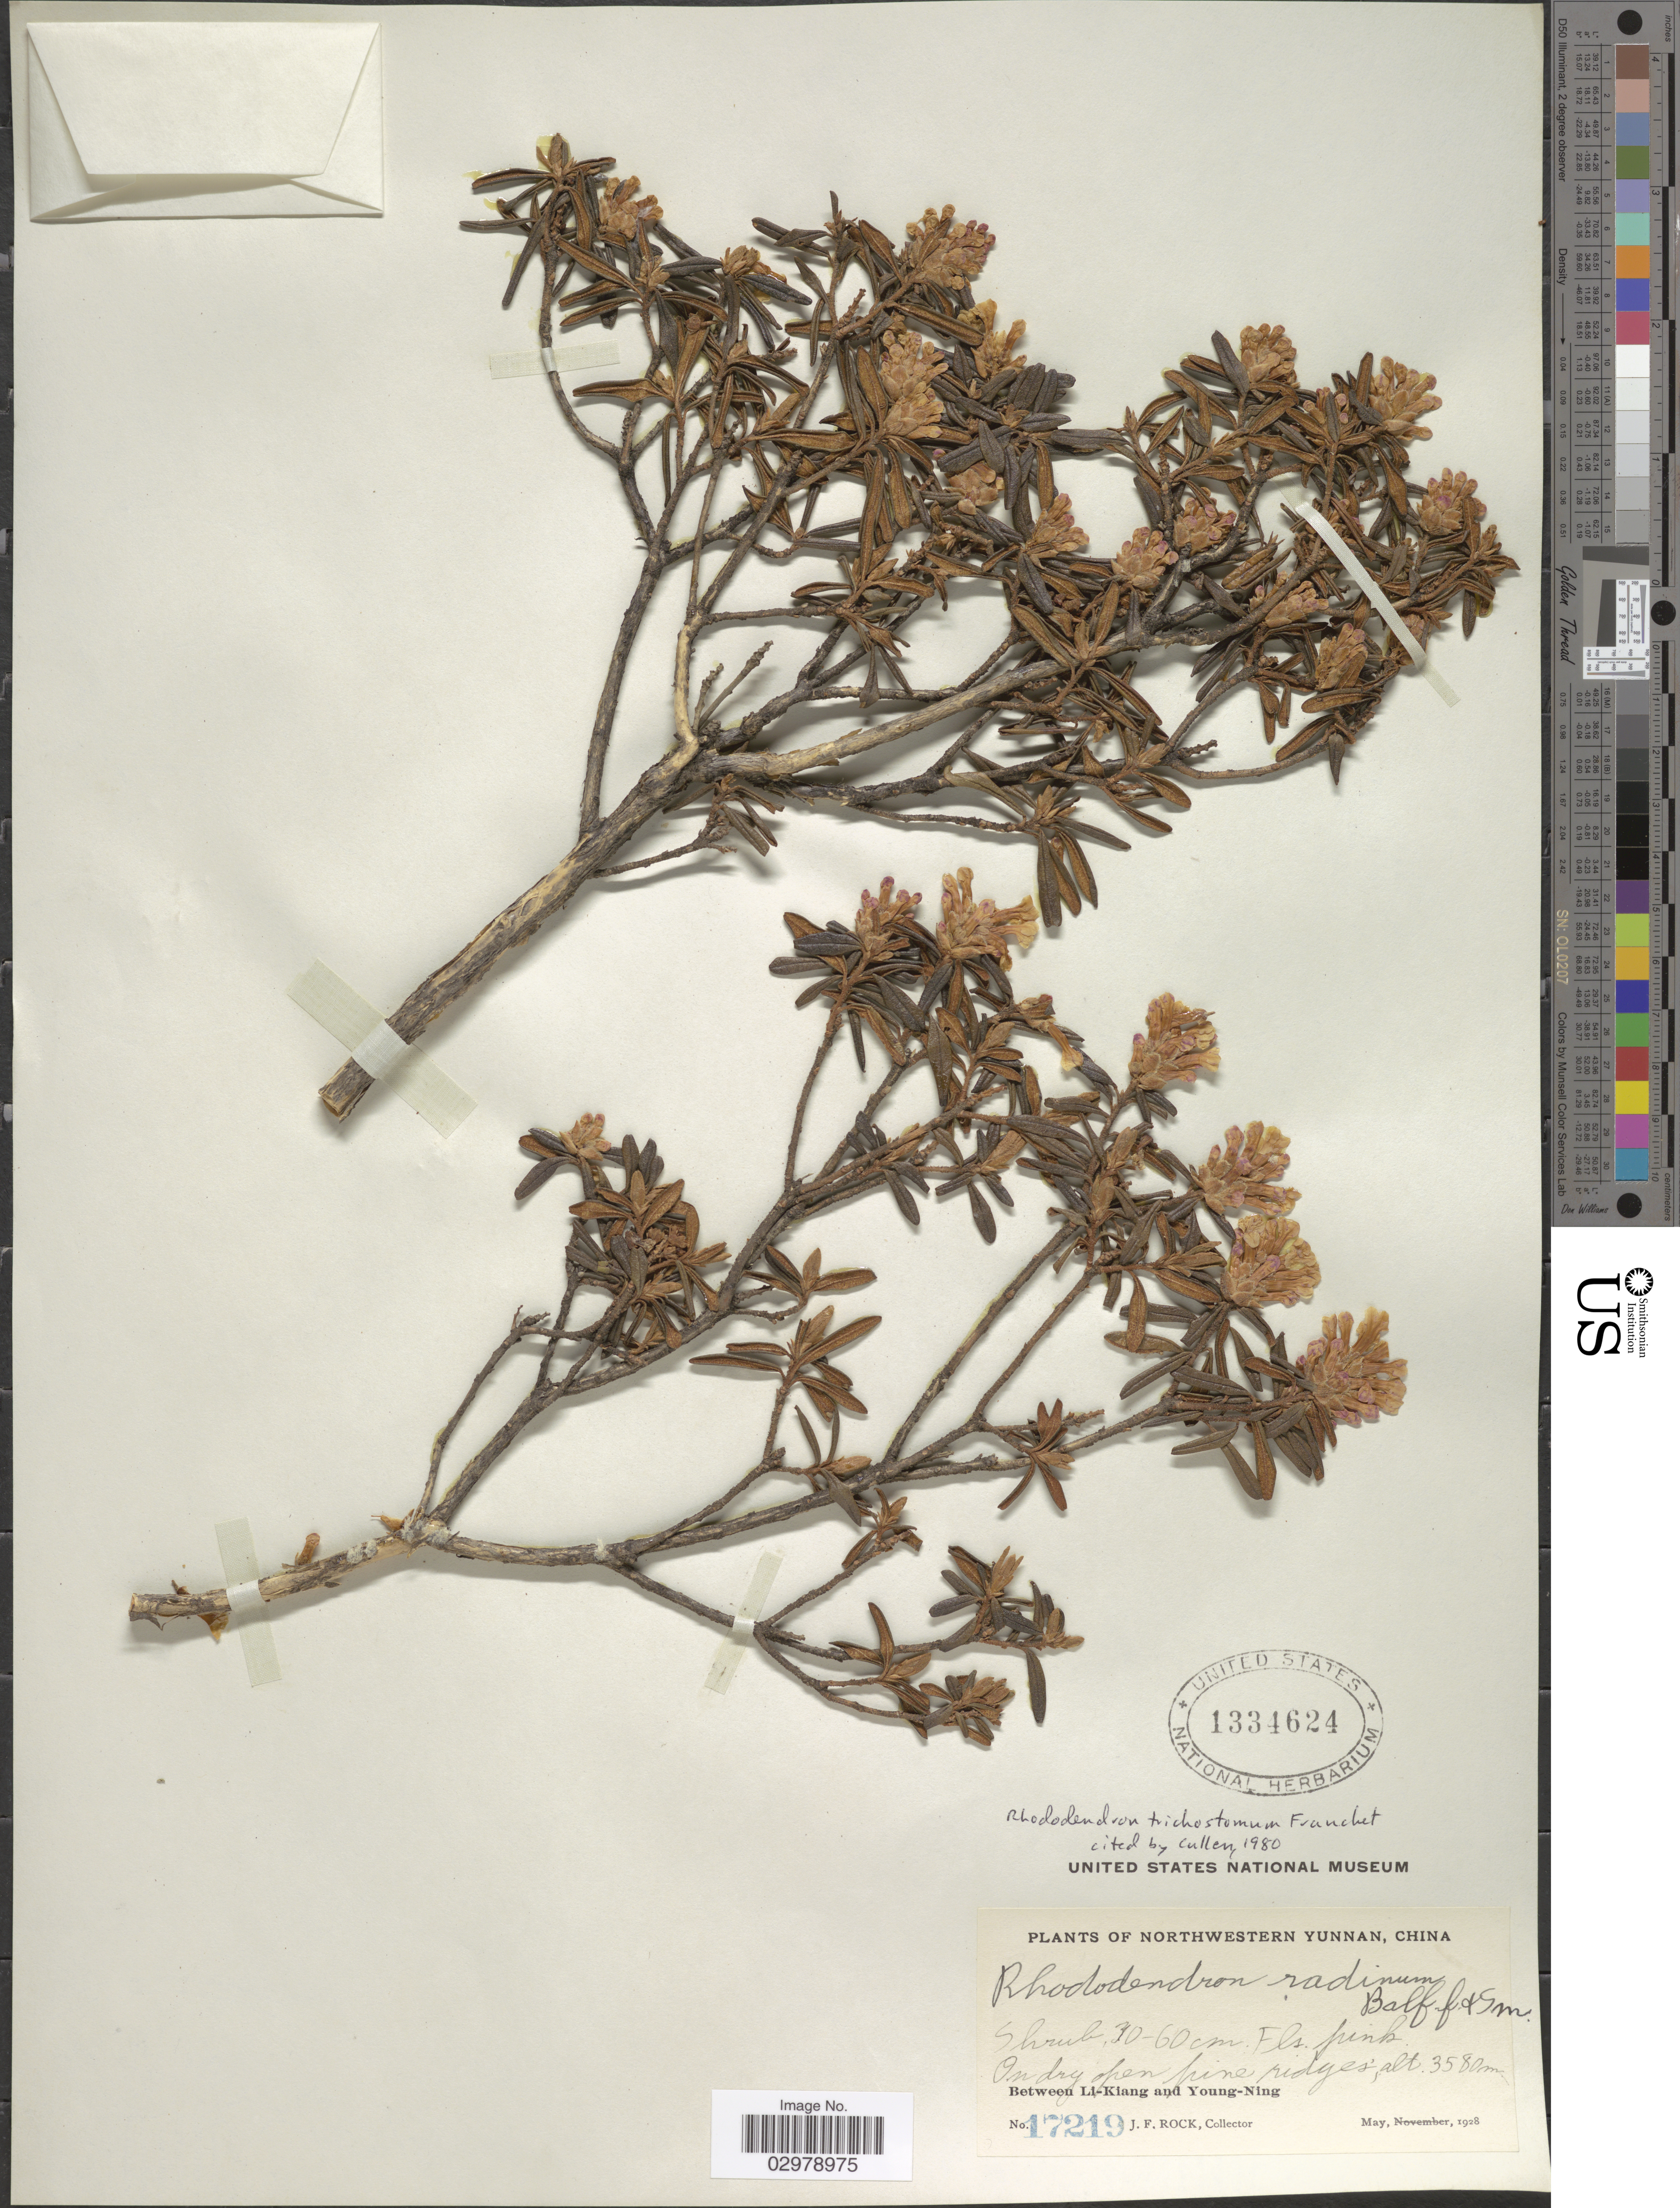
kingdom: Plantae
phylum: Tracheophyta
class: Magnoliopsida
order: Ericales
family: Ericaceae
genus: Rhododendron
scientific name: Rhododendron trichostomum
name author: Franch.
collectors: J. Rock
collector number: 17219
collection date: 1928-05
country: China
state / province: Yunnan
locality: Northwestern Yunnan. Between Li-Kiang and Young-Ning.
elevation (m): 3580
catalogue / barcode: US 1334624